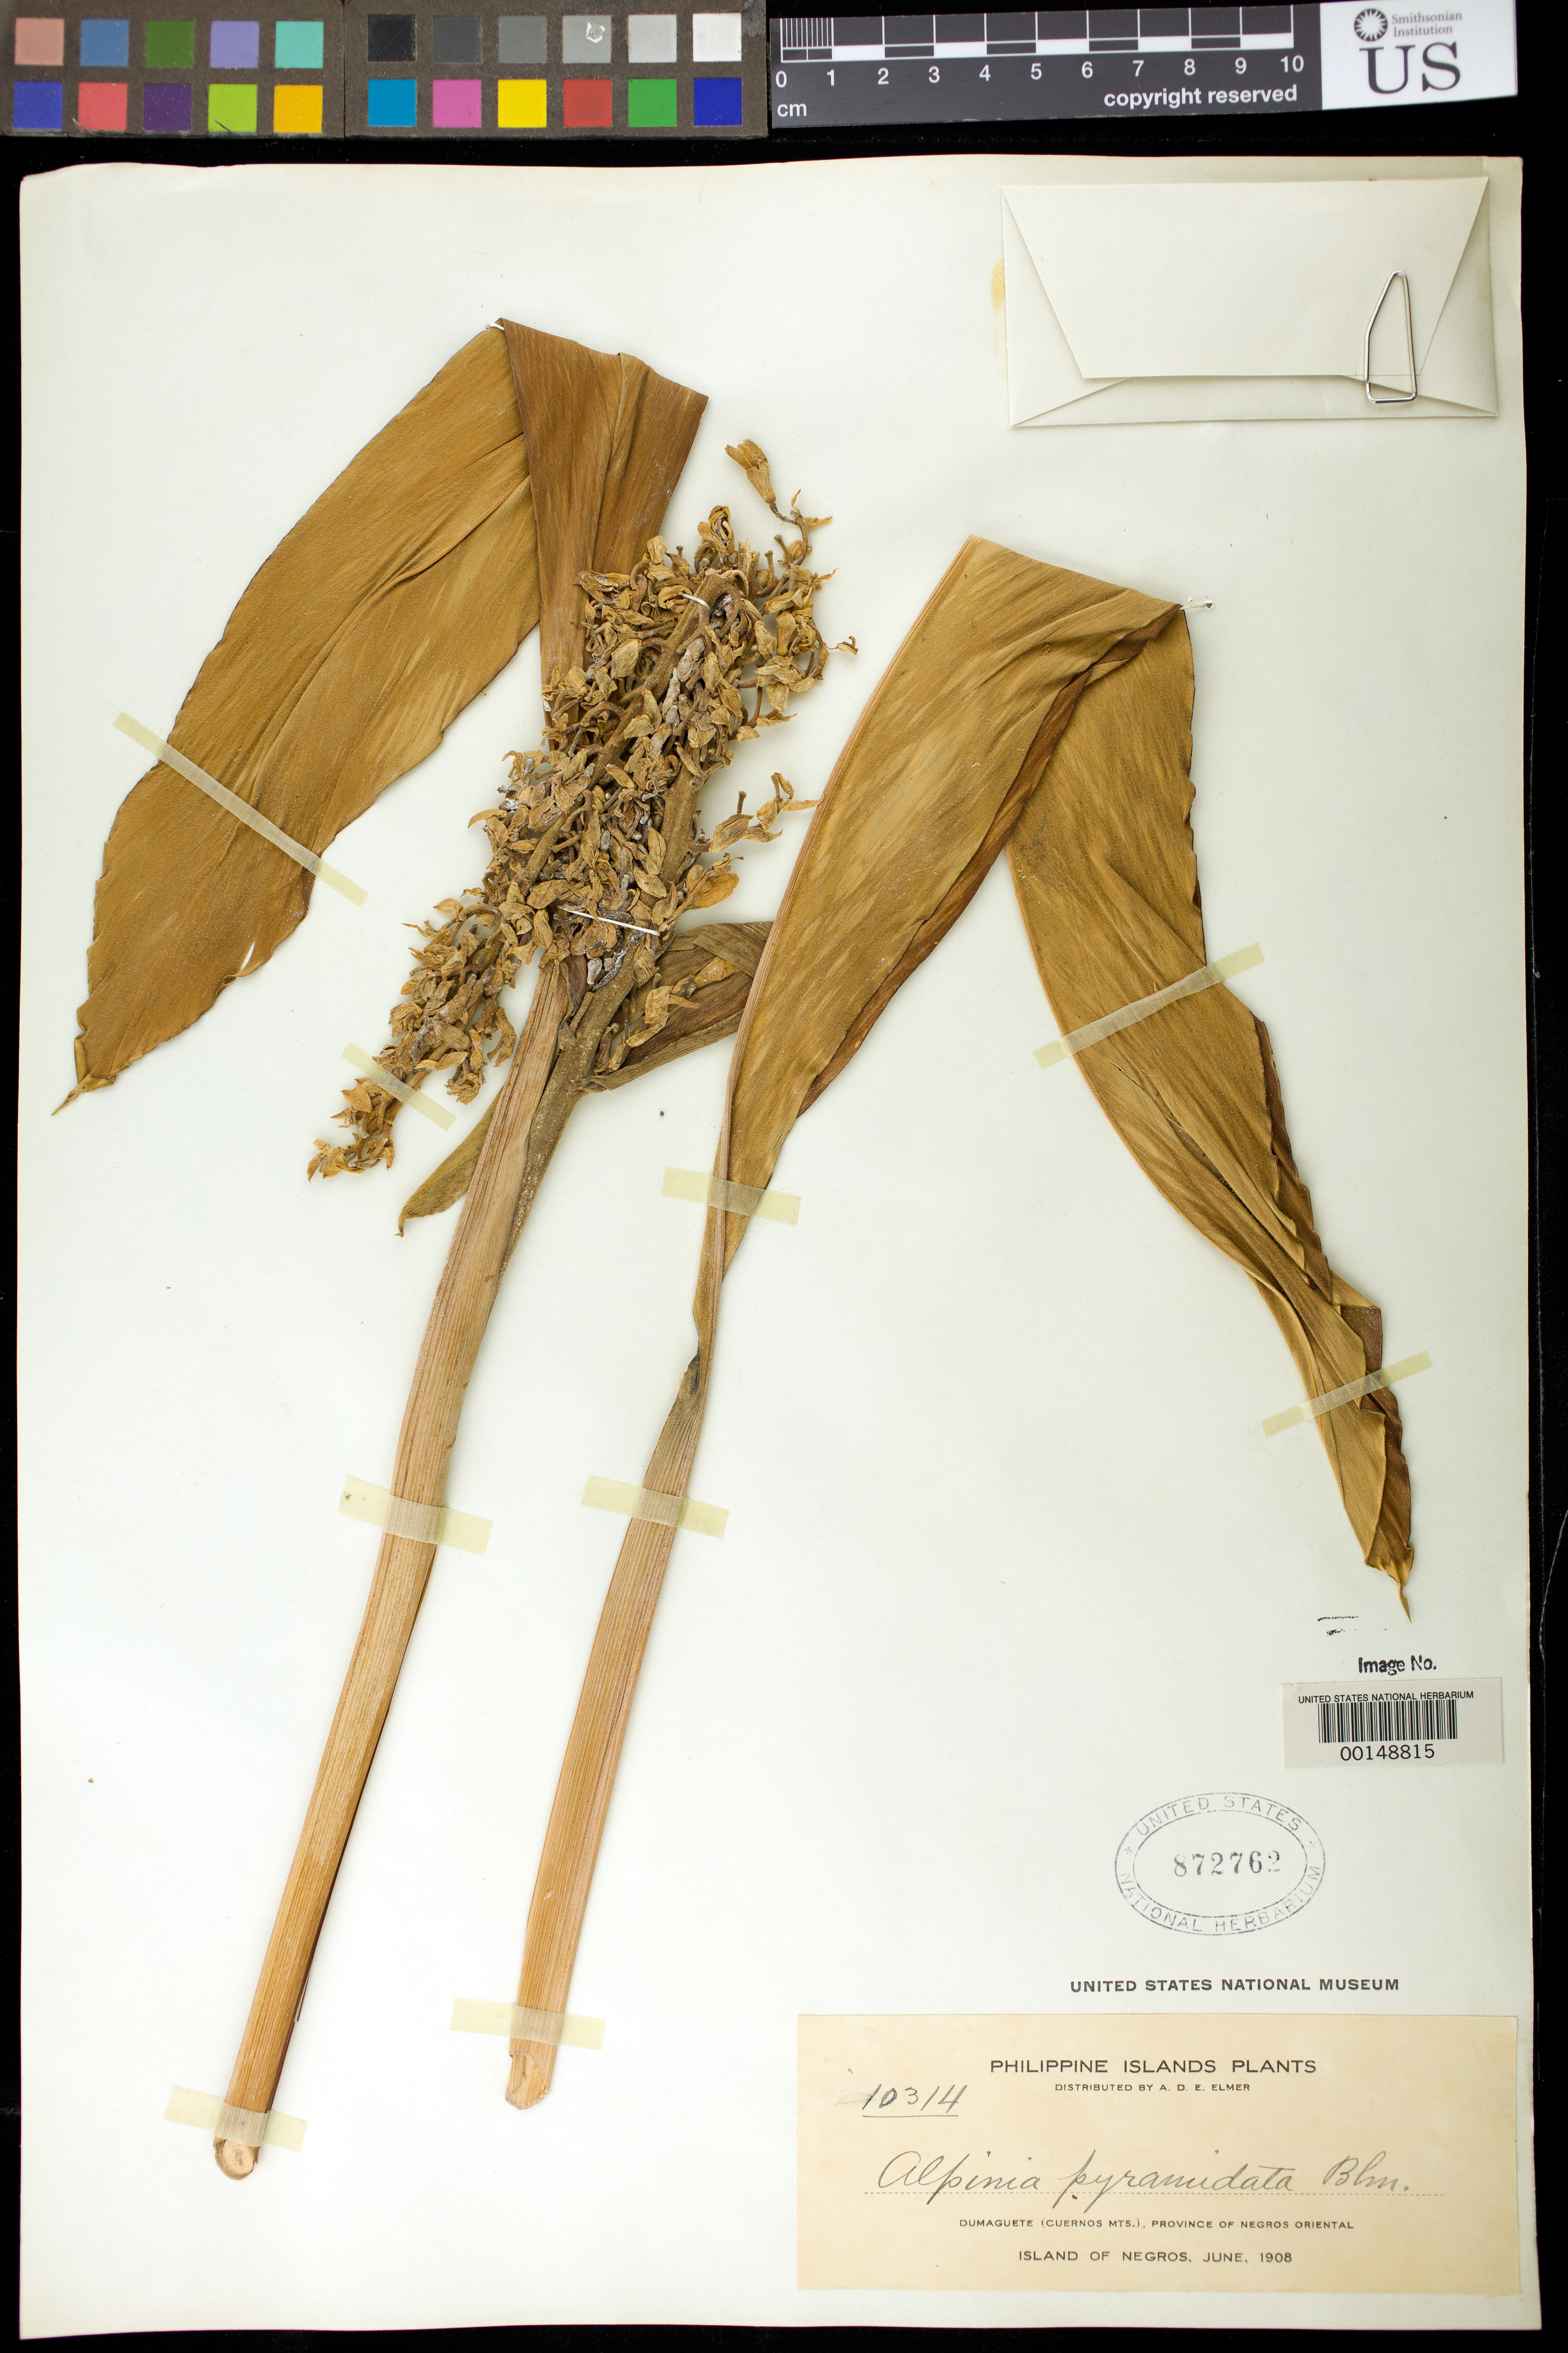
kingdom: Plantae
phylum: Tracheophyta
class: Liliopsida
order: Zingiberales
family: Zingiberaceae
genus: Alpinia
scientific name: Alpinia pyramidata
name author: Blume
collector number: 10314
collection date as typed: Jun 1908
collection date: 1908-06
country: Philippines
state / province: Central Visayas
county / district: Negros Oriental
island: Negros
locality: Dumaguete (cuernos mts.)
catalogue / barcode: US 872762